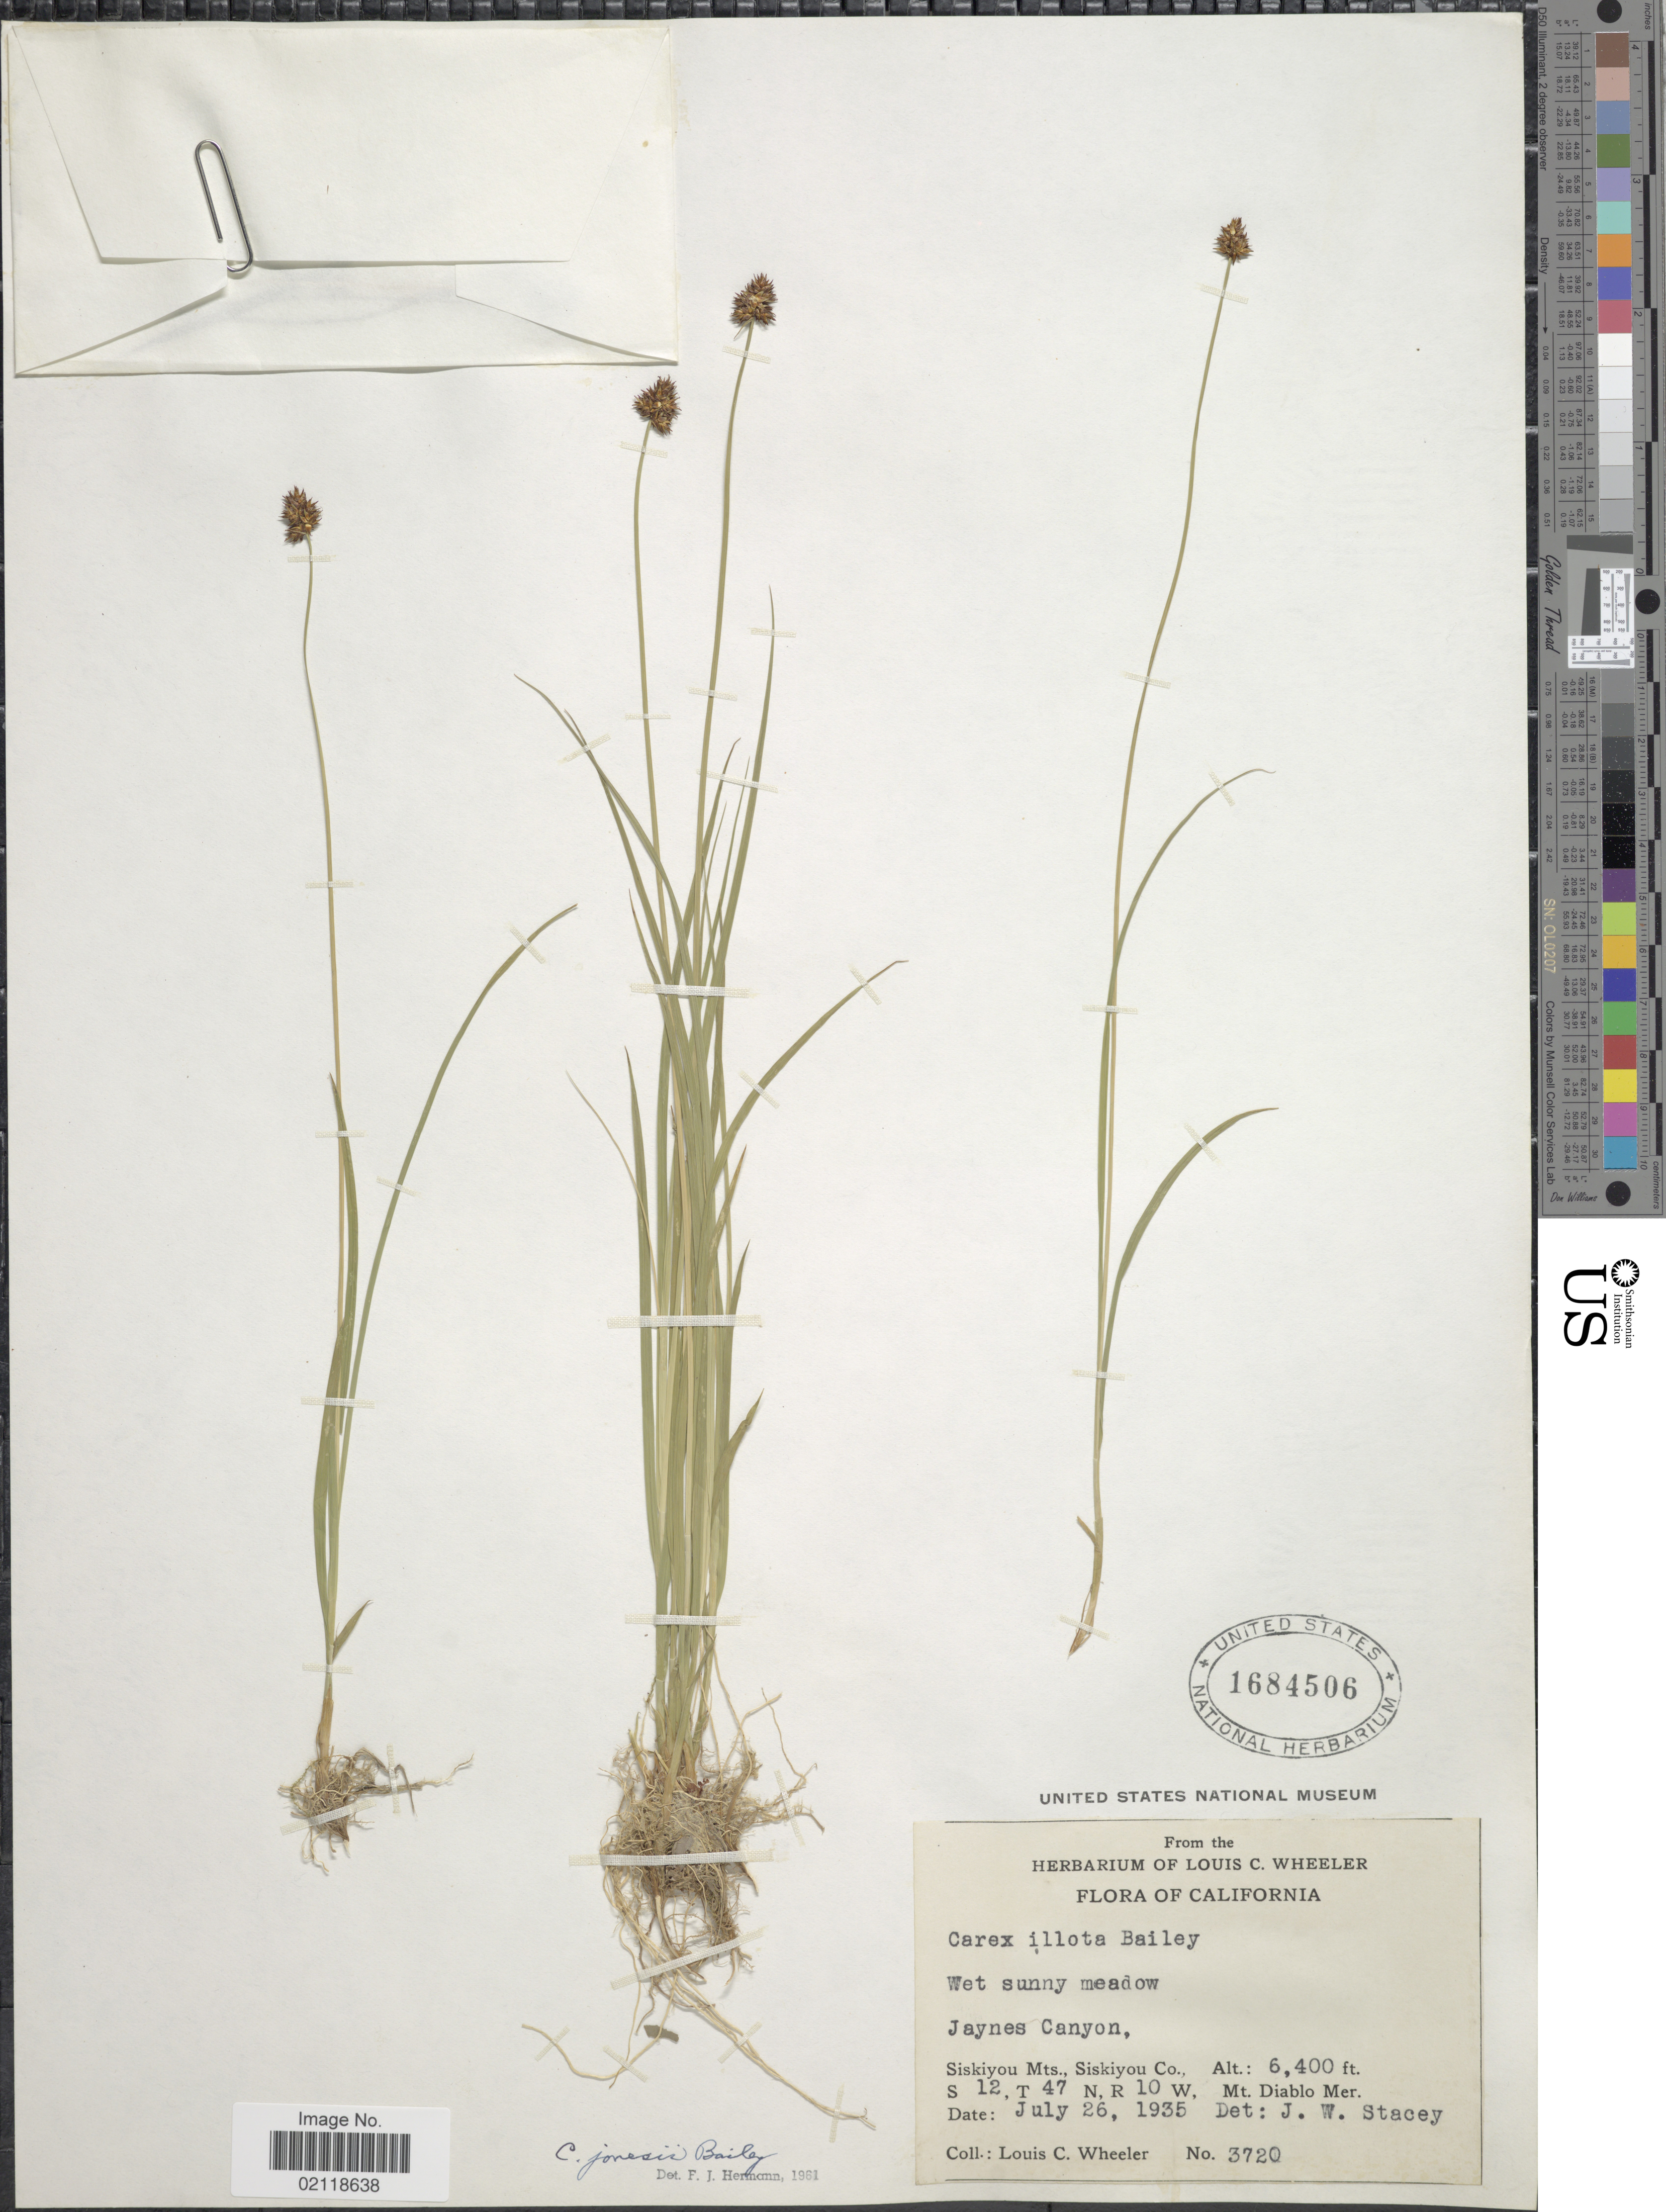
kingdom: Plantae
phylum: Tracheophyta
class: Liliopsida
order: Poales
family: Cyperaceae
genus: Carex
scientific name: Carex jonesii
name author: L.H. Bailey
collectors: L. C. Wheeler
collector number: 3720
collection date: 1935-07-26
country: United States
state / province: California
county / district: Siskiyou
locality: Wet sunny meadow, Jaynes Canyon, Siskiyou Mts., Siskiyou Co., S12, T 47 N, R 10 W, Mt. Diablo Mer.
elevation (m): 1951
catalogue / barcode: US 1684506